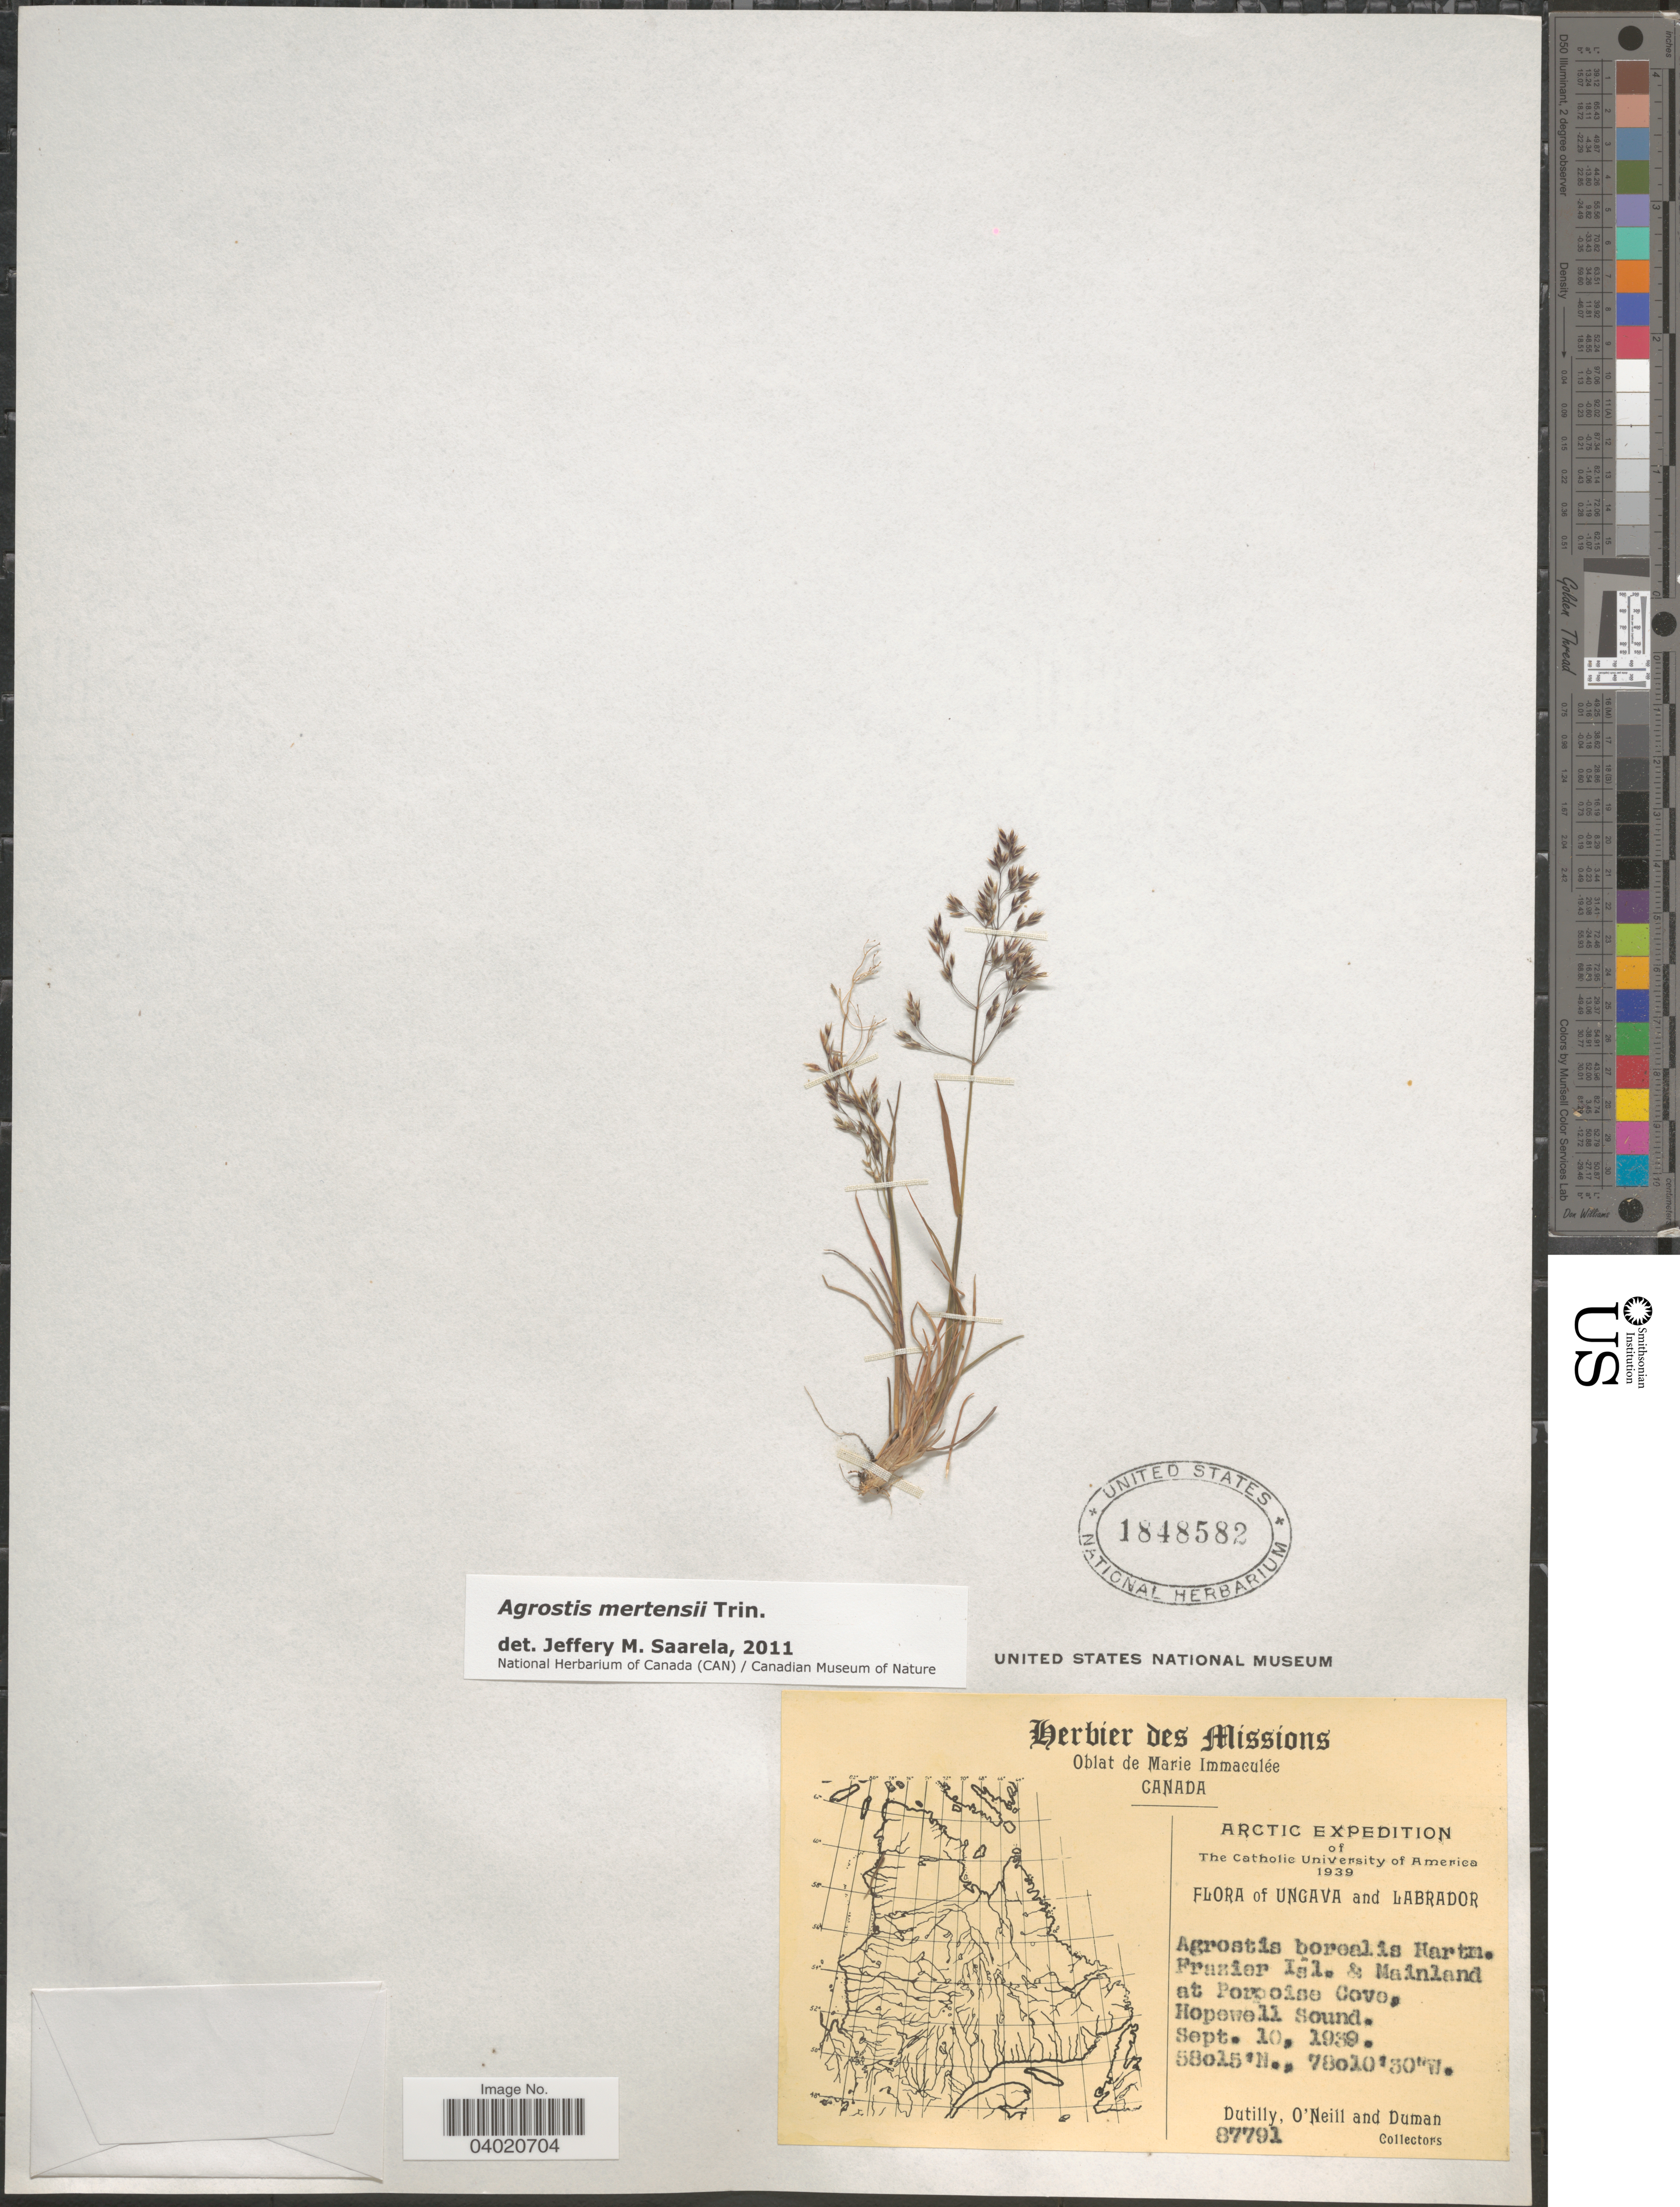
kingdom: Plantae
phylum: Tracheophyta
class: Liliopsida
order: Poales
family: Poaceae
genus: Agrostis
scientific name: Agrostis mertensii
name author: Trin.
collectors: -. Dutilly, -. O'Neill & -. Duman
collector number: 87791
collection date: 1939-09-10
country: Canada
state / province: Newfoundland and Labrador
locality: Ungava and Labrador. Frazier Isl. & Mainland at Porpoise Cove, Hopewell Sound.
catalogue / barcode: US 1848582